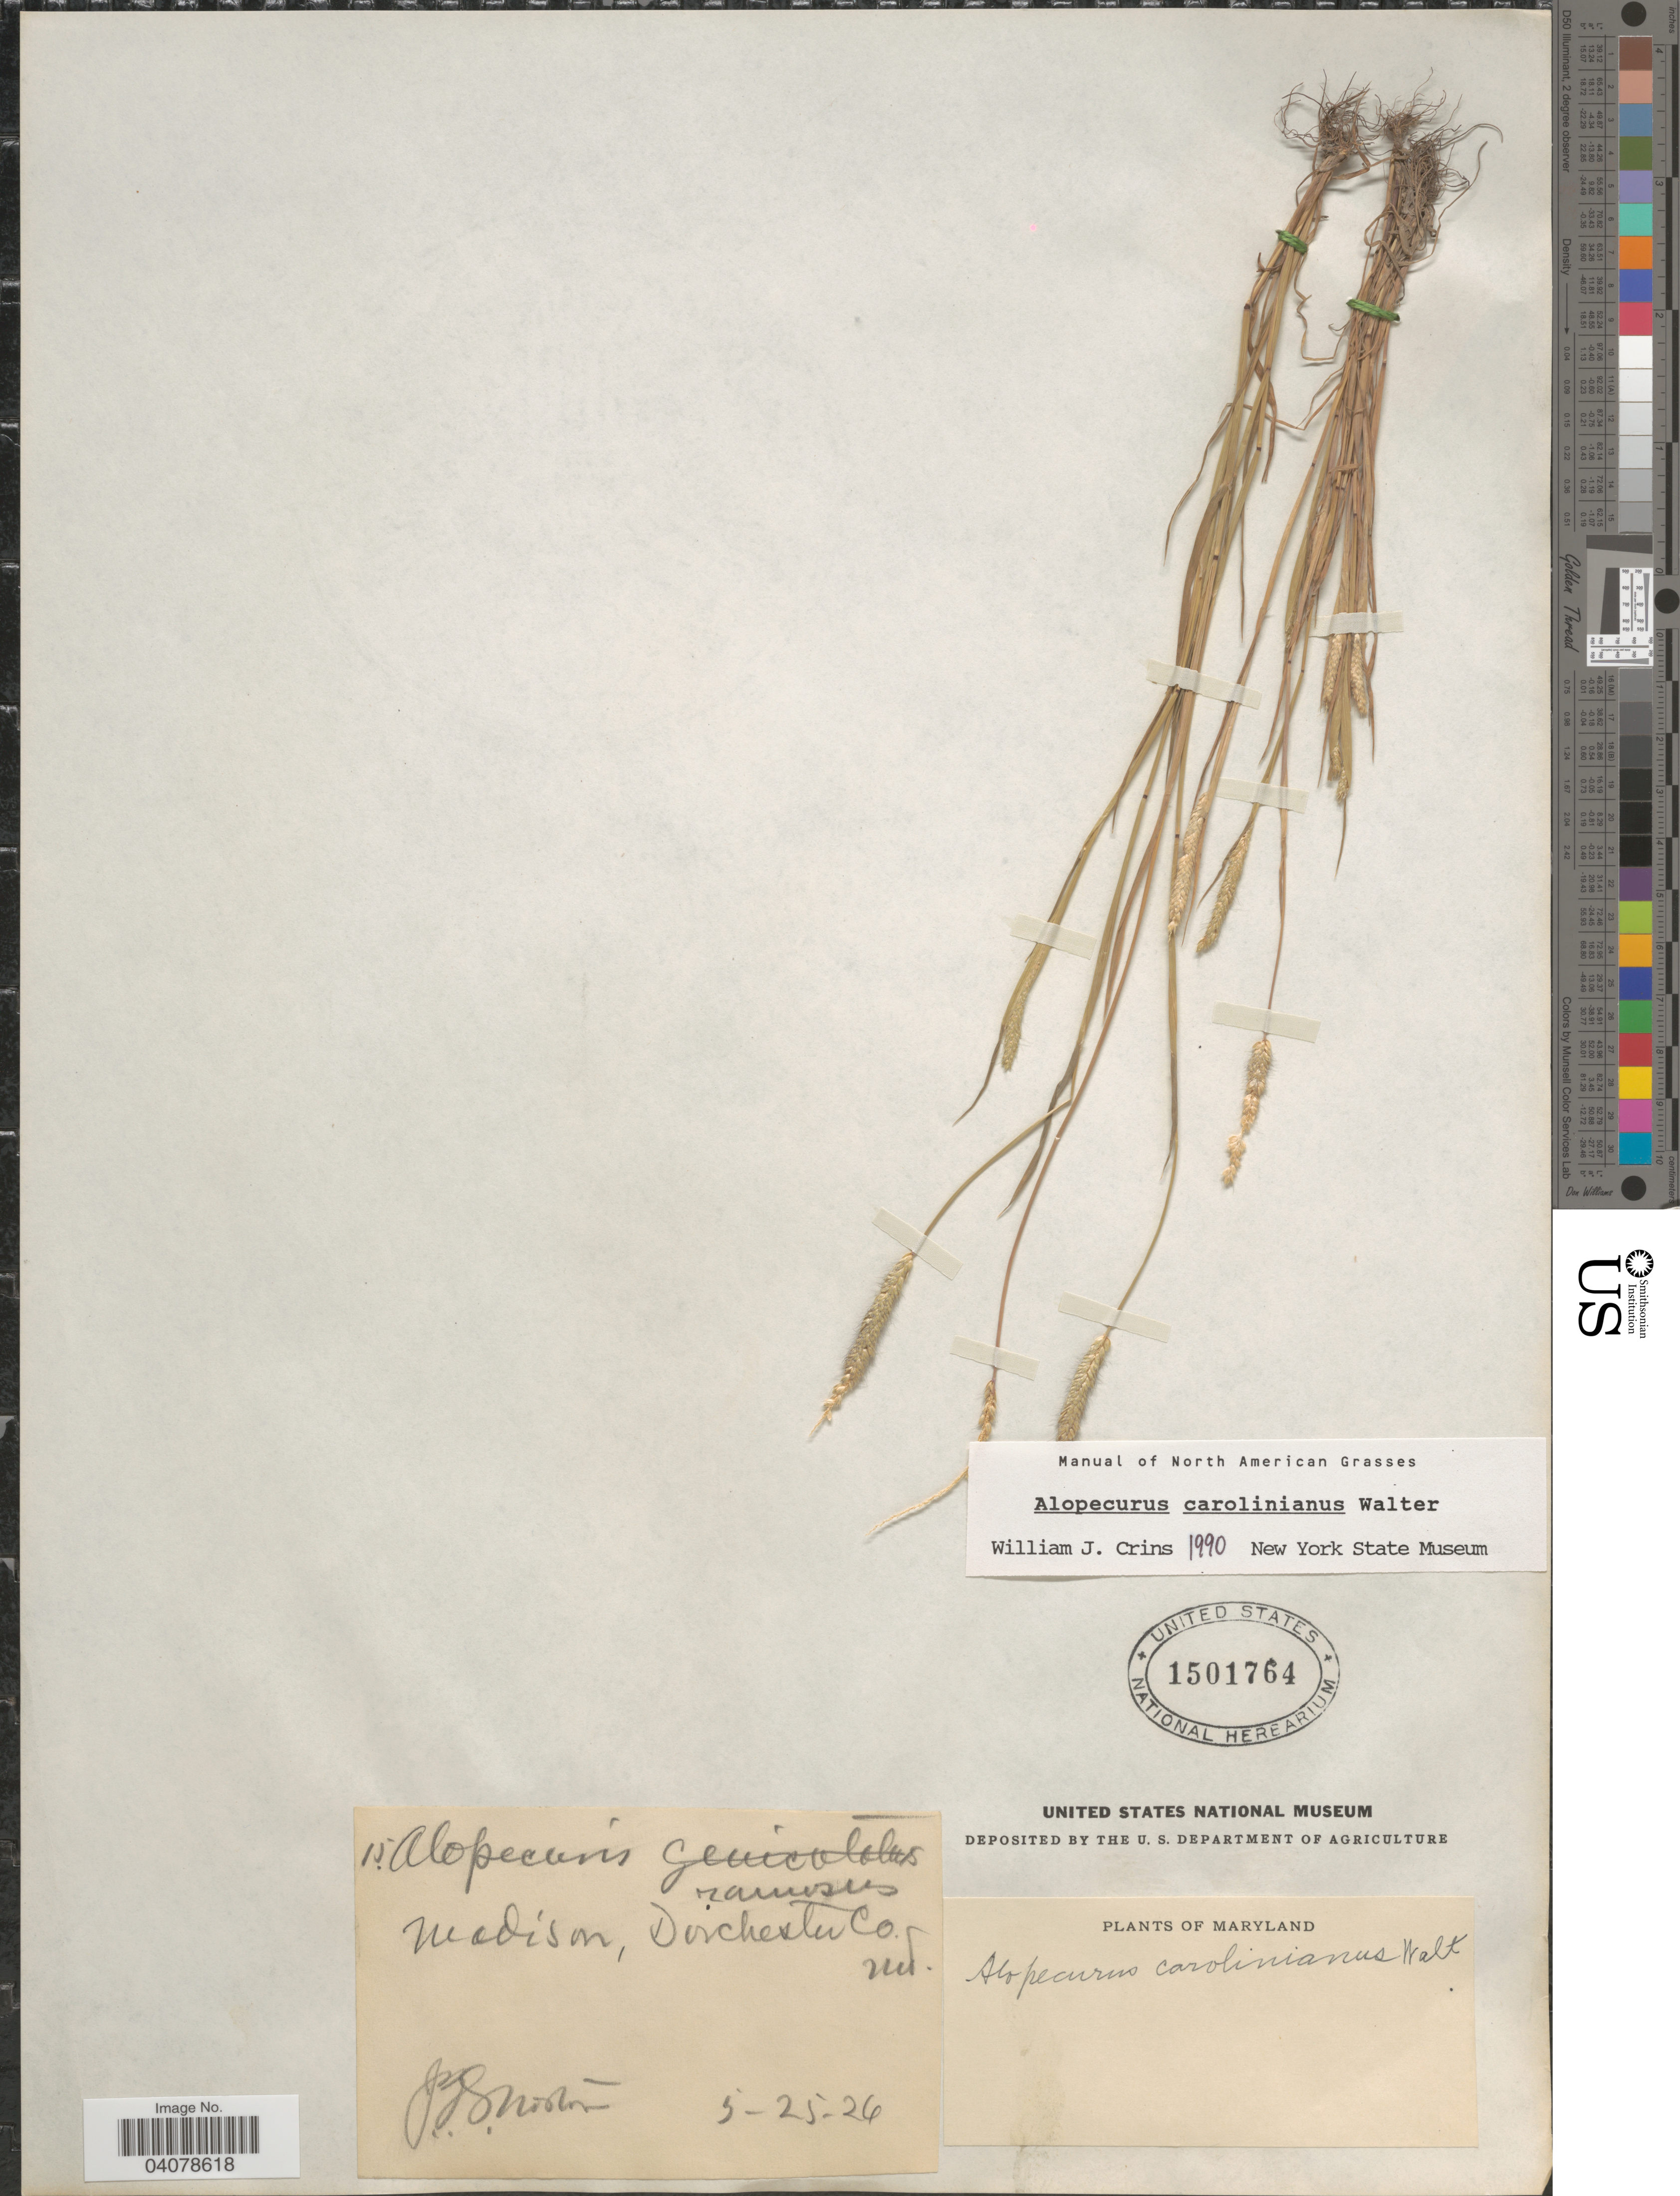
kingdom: Plantae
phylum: Tracheophyta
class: Liliopsida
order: Poales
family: Poaceae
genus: Alopecurus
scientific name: Alopecurus carolinianus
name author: Walter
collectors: J. B. Norton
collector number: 15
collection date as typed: Transcribed d/m/y: 25/5/26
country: United States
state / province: Maryland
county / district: Dorchester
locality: Madison, Dorchester Co.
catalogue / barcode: US 1501764